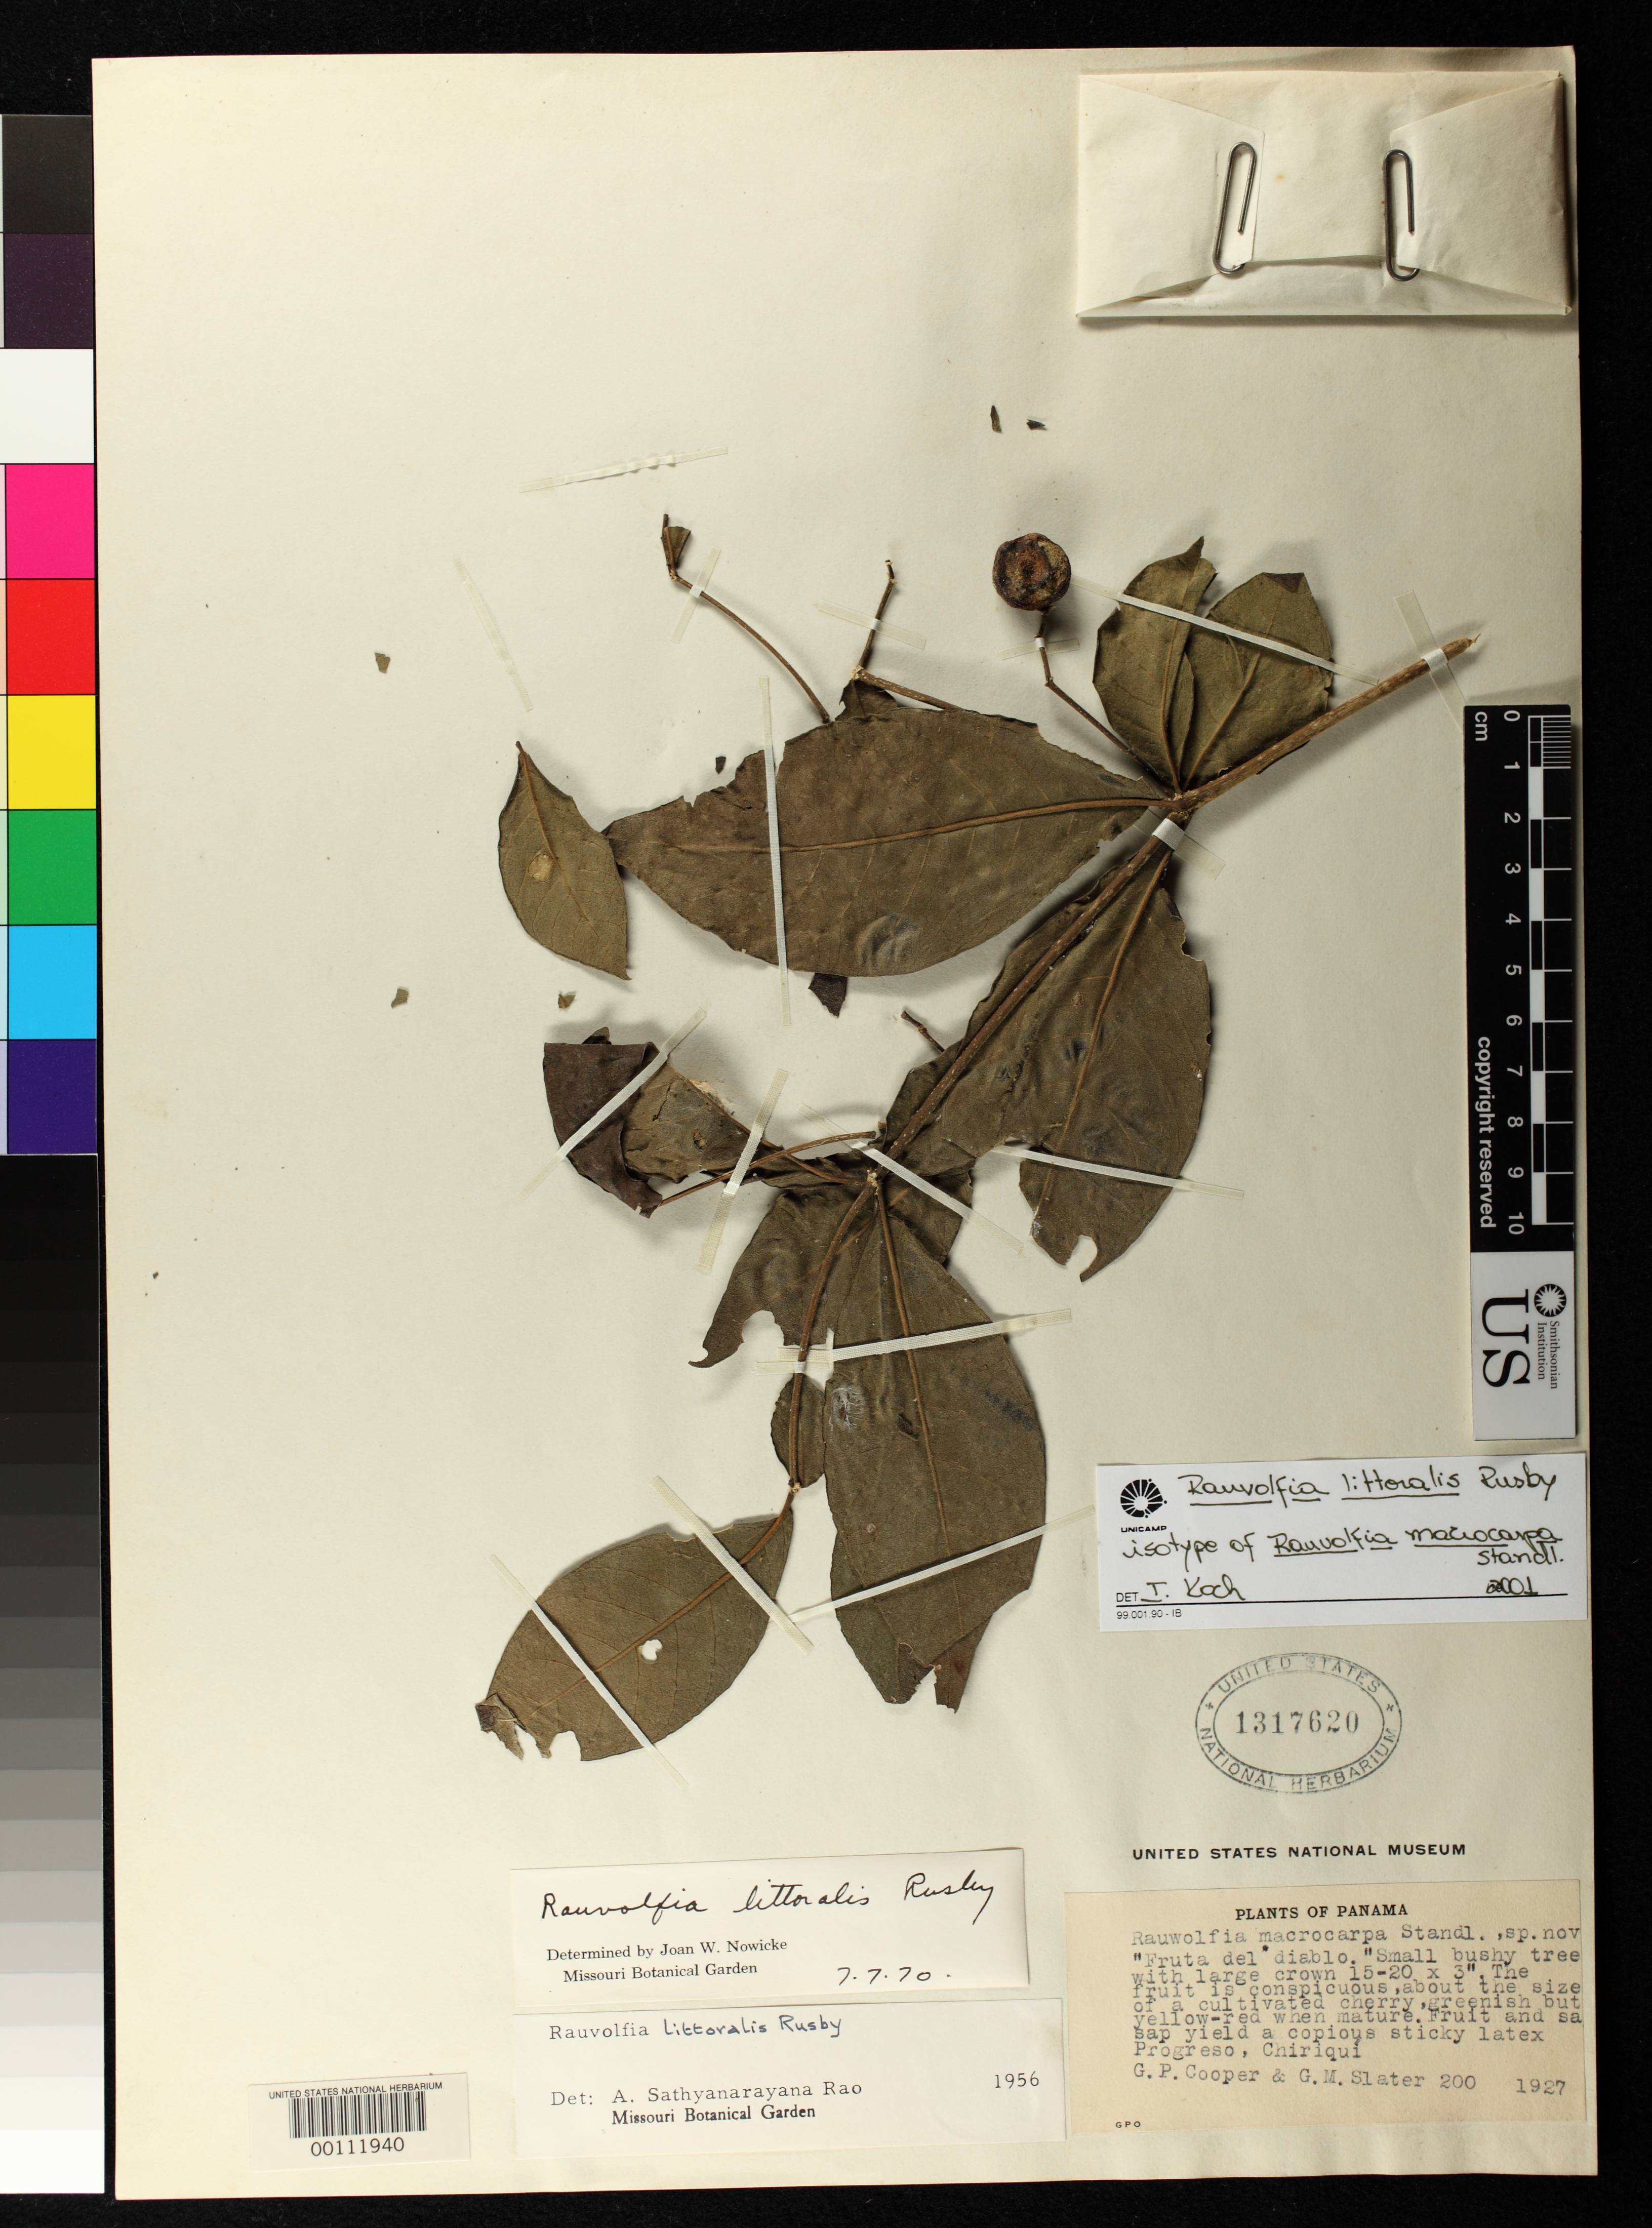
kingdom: Plantae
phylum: Tracheophyta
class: Magnoliopsida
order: Gentianales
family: Apocynaceae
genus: Rauvolfia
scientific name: Rauvolfia macrocarpa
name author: Standl.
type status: Isotype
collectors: G. Cooper & G. Slater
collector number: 200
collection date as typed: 1927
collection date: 1927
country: Panama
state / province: Chiriquí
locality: Progresso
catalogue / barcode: US 1317620